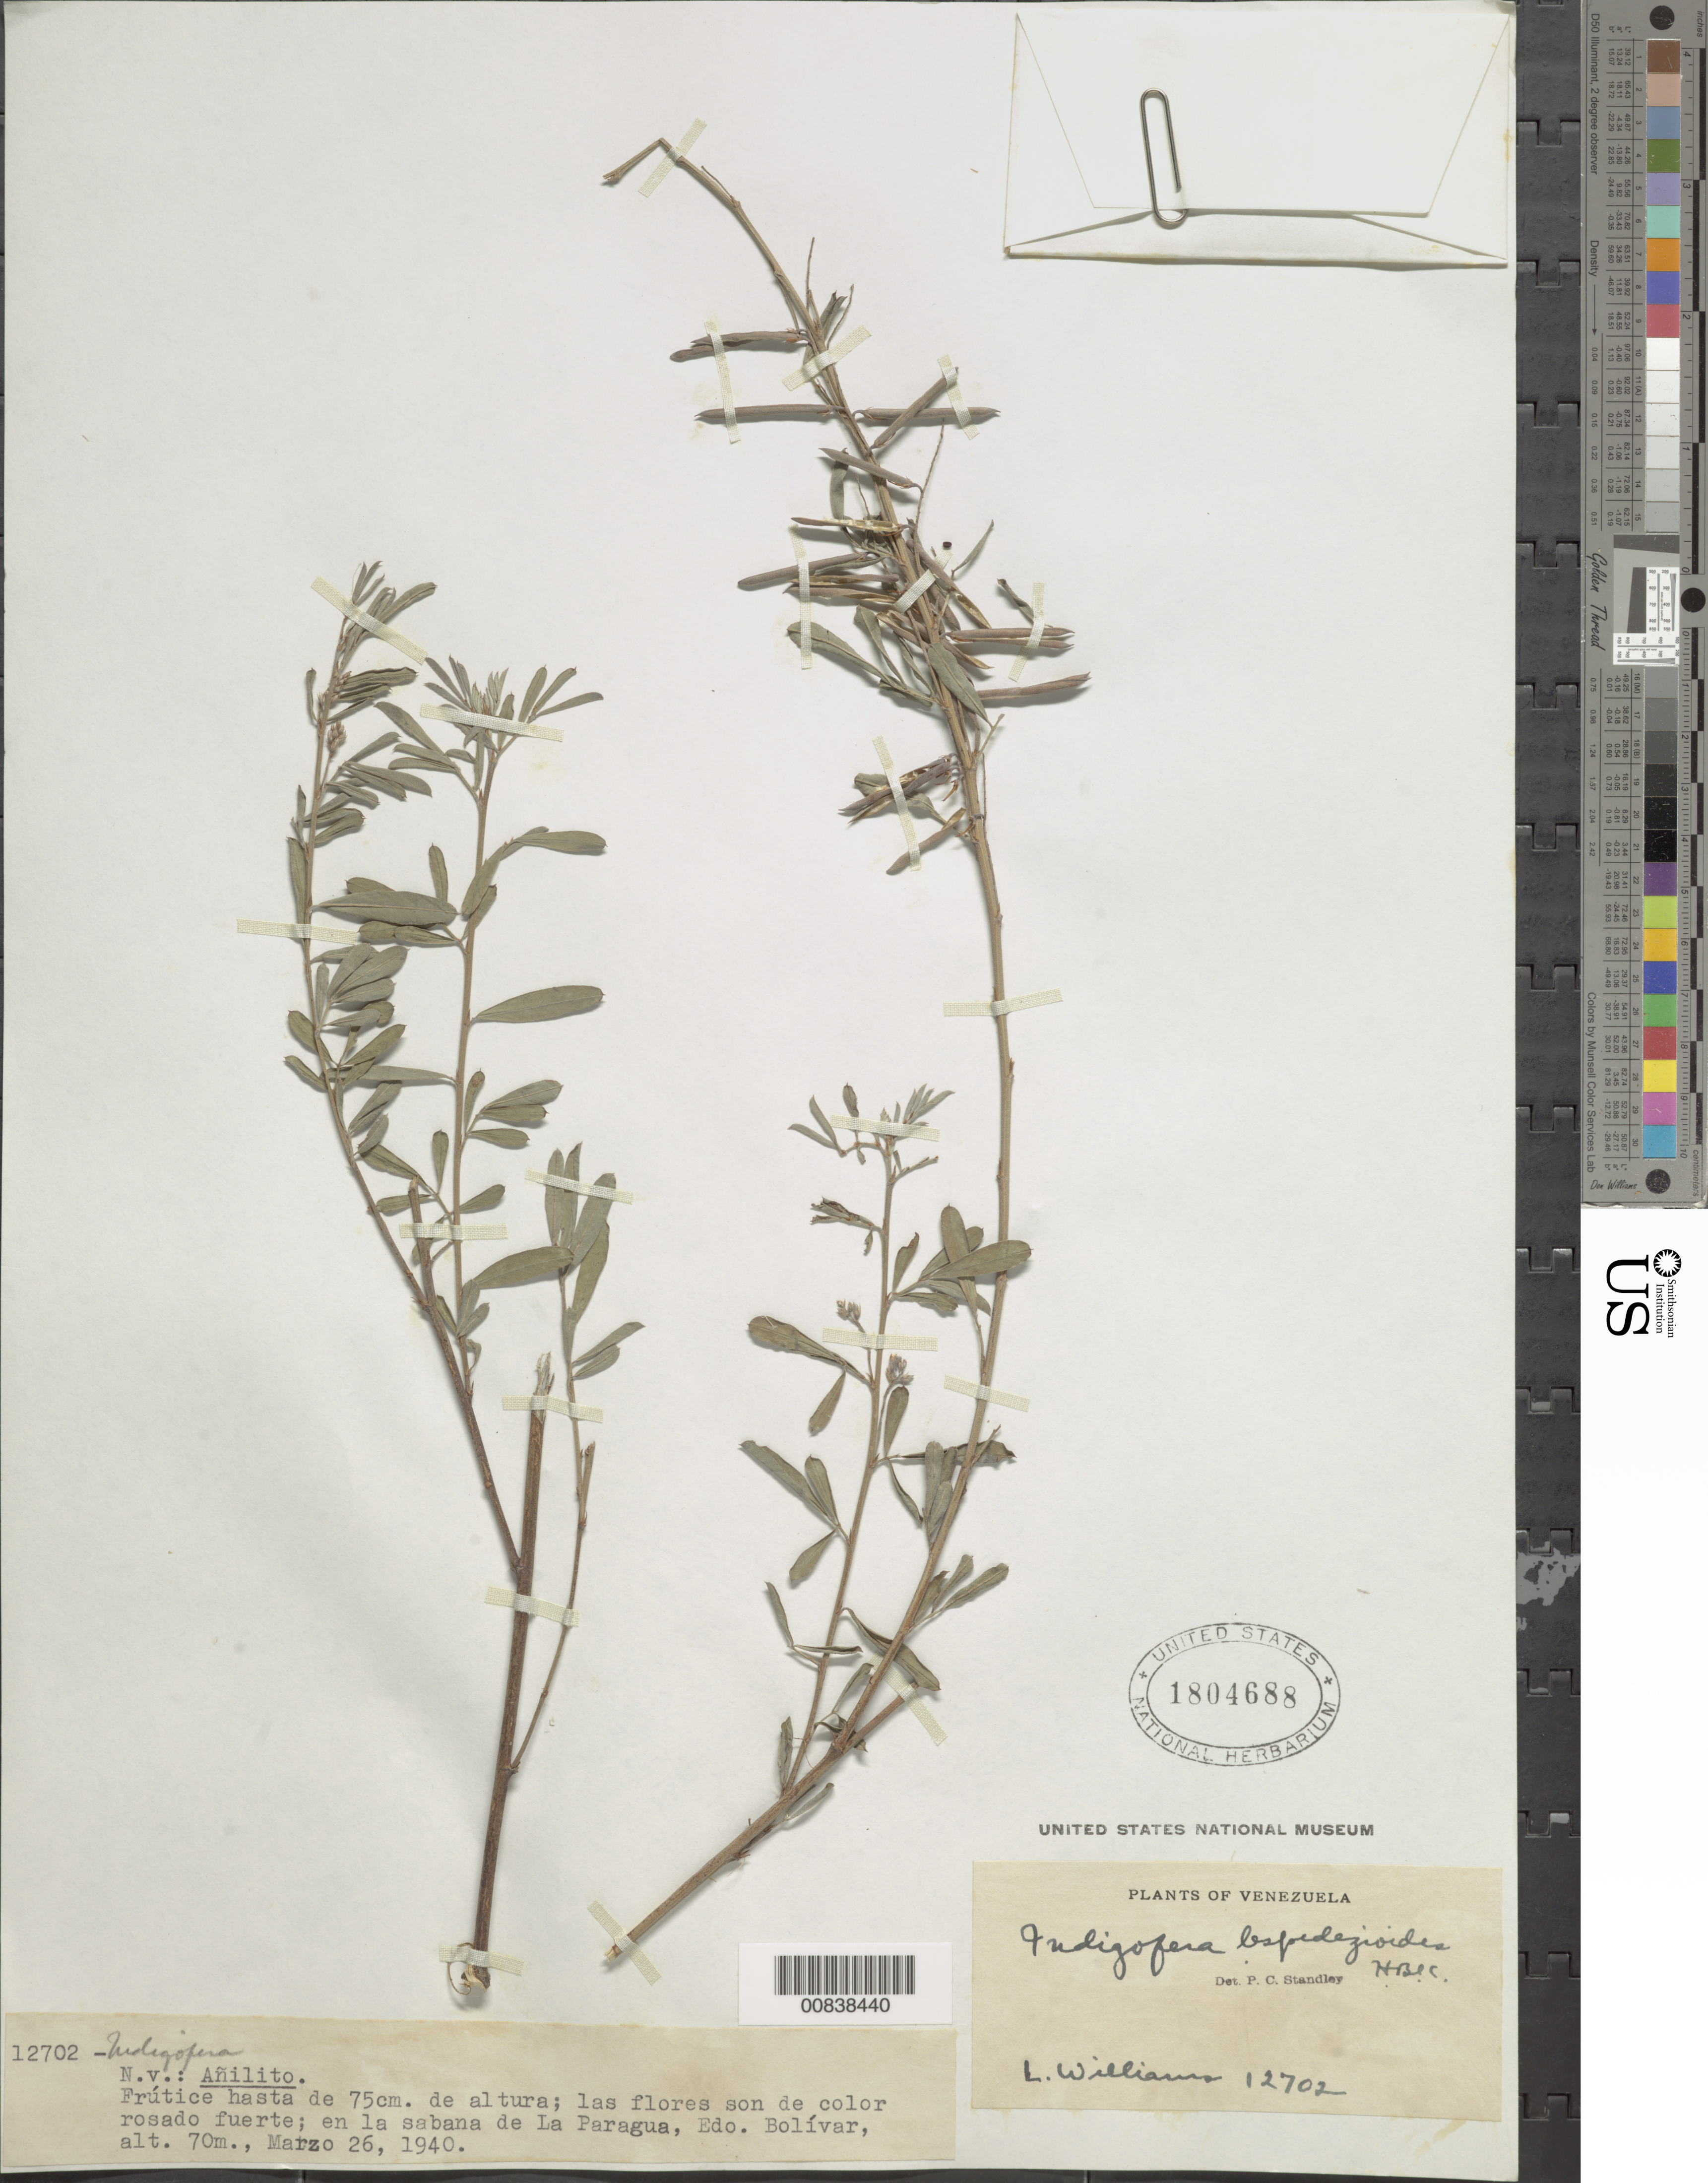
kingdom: Plantae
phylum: Tracheophyta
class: Magnoliopsida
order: Fabales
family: Fabaceae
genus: Indigofera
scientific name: Indigofera lespedezioides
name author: Kunth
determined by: Standley, Paul C.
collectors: Ll. Williams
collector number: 12702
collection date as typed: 26-Mar-40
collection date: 1940-03-26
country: Venezuela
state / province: Bolívar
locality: La Paragua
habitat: Sabana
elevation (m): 70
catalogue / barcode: US 1804688